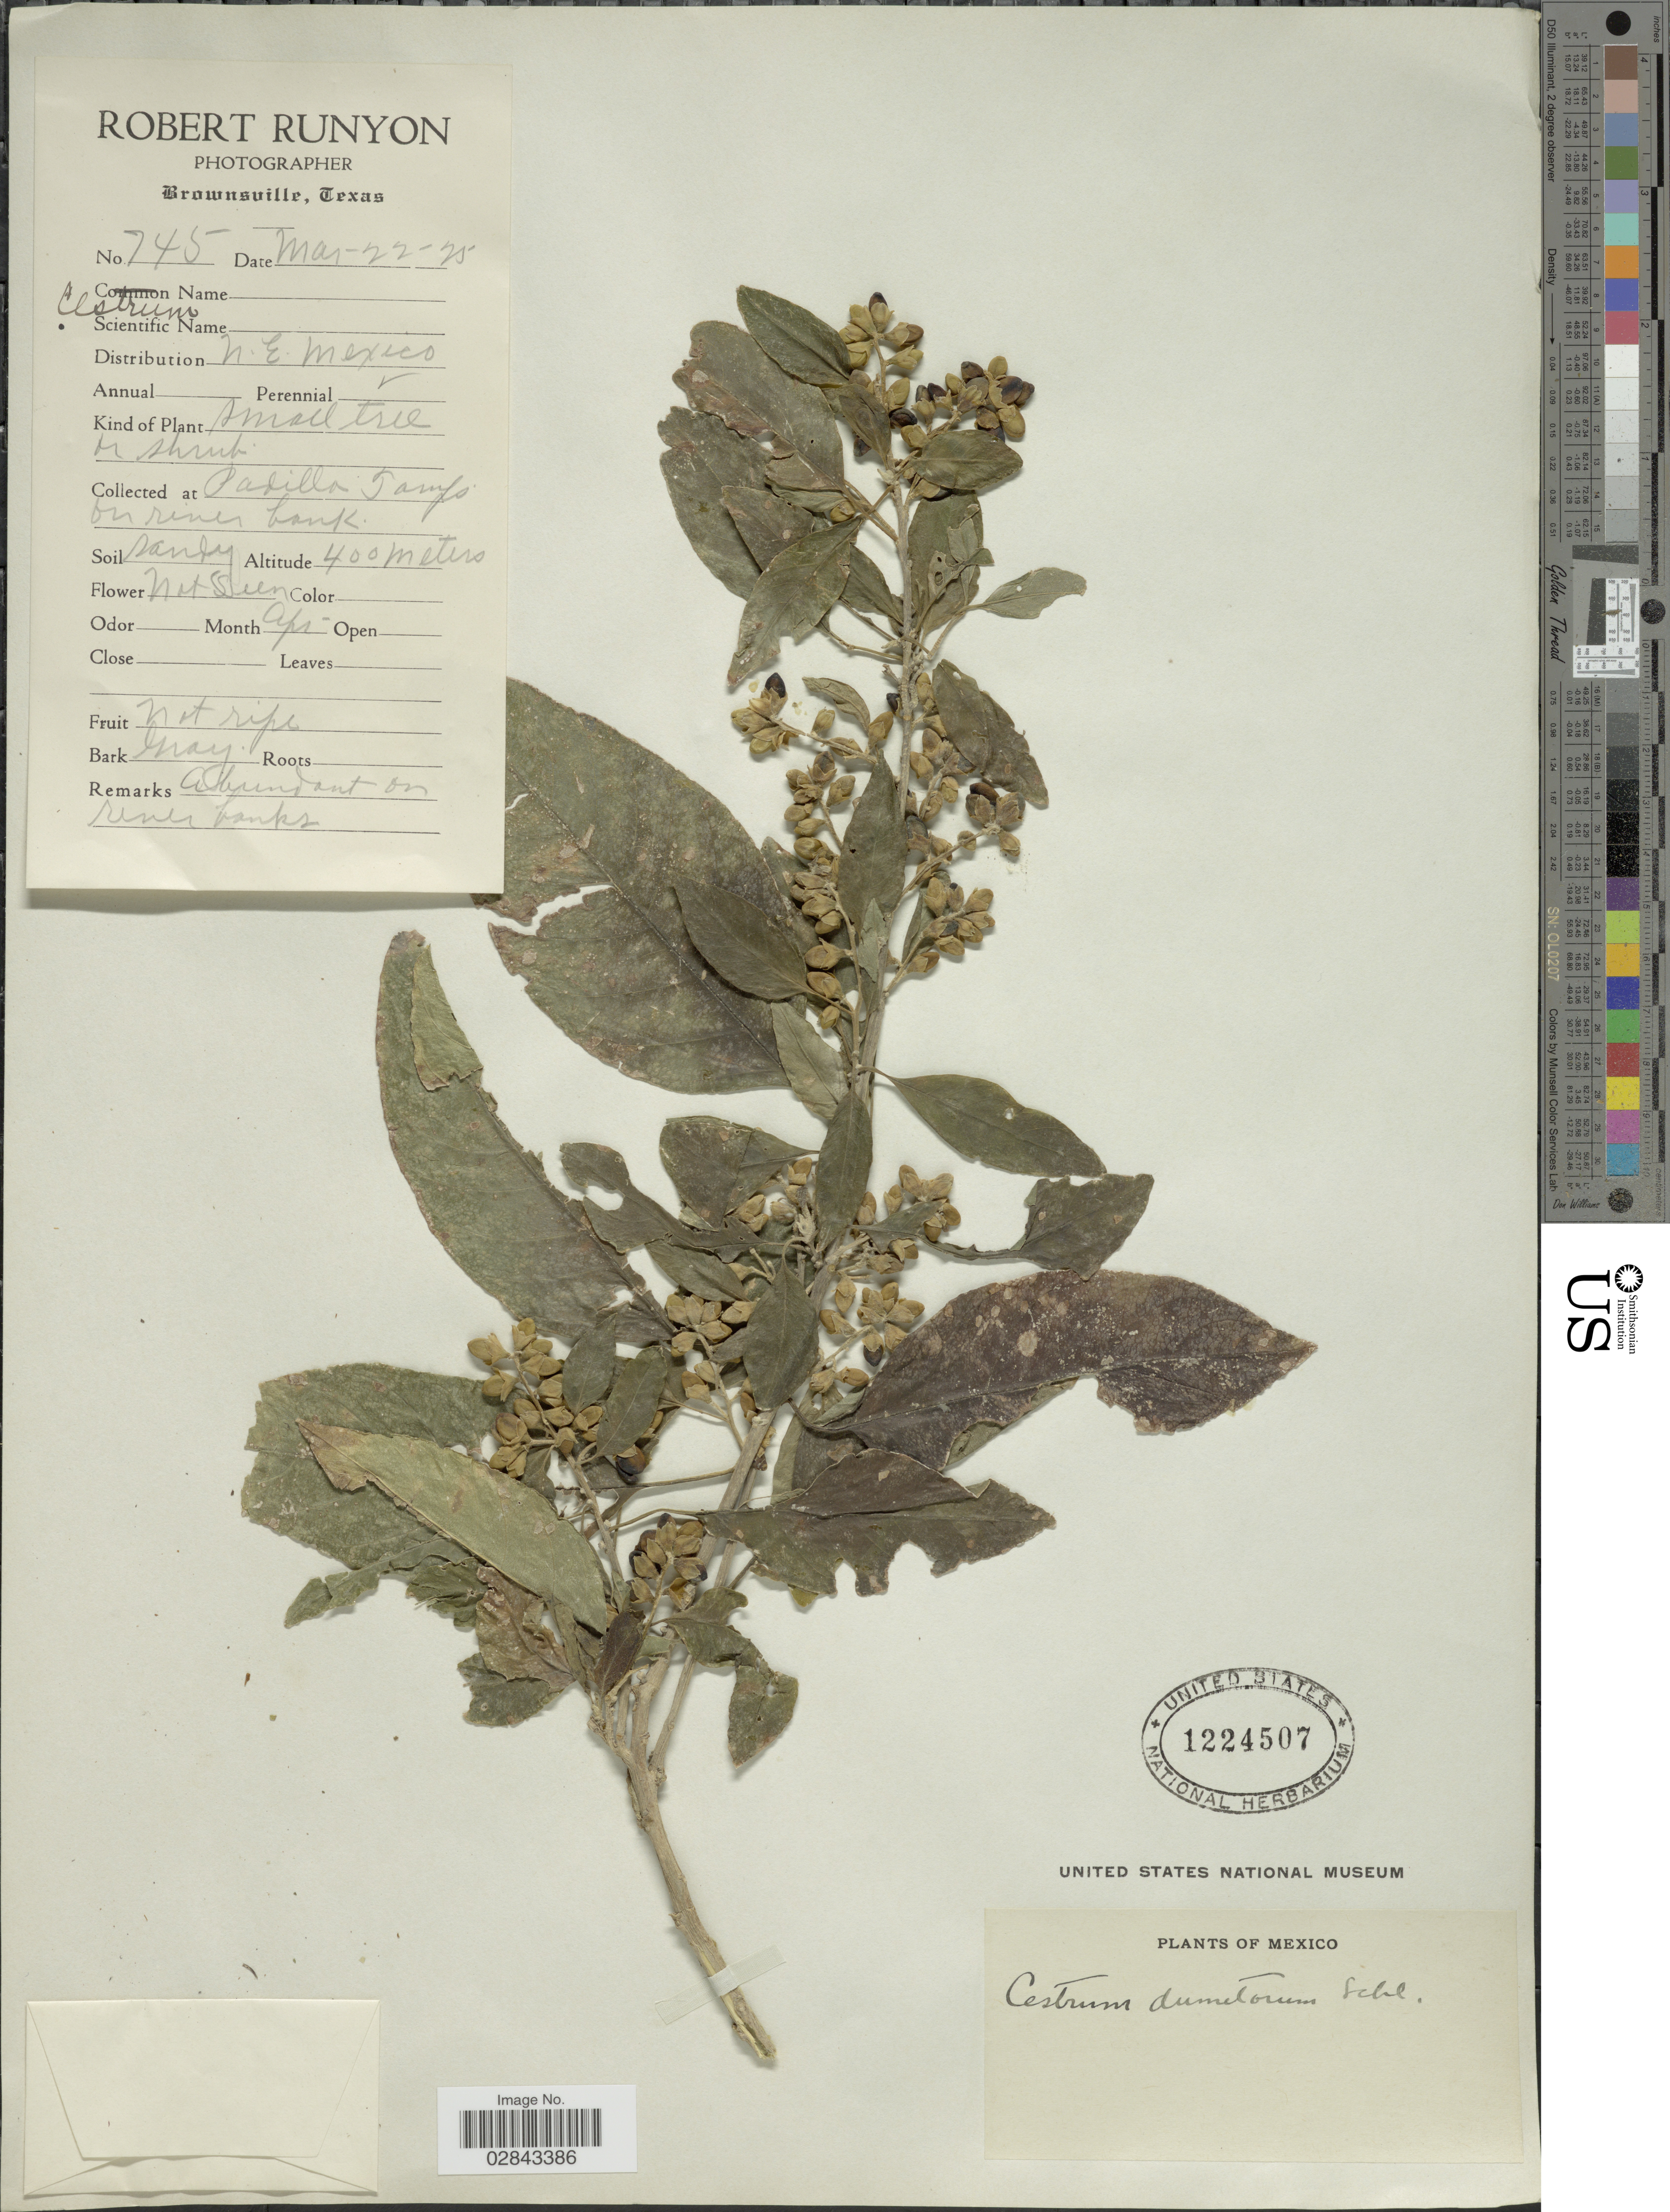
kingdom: Plantae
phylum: Tracheophyta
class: Magnoliopsida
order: Solanales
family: Solanaceae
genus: Cestrum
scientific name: Cestrum dumetorum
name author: Schltdl.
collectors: R. Runyon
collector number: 745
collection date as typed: Transcribed d/m/y: 22/3/25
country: Mexico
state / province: Tamaulipas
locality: N. E. Mexico. Padilla Tamps. On river bank.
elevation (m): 400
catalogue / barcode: US 1224507